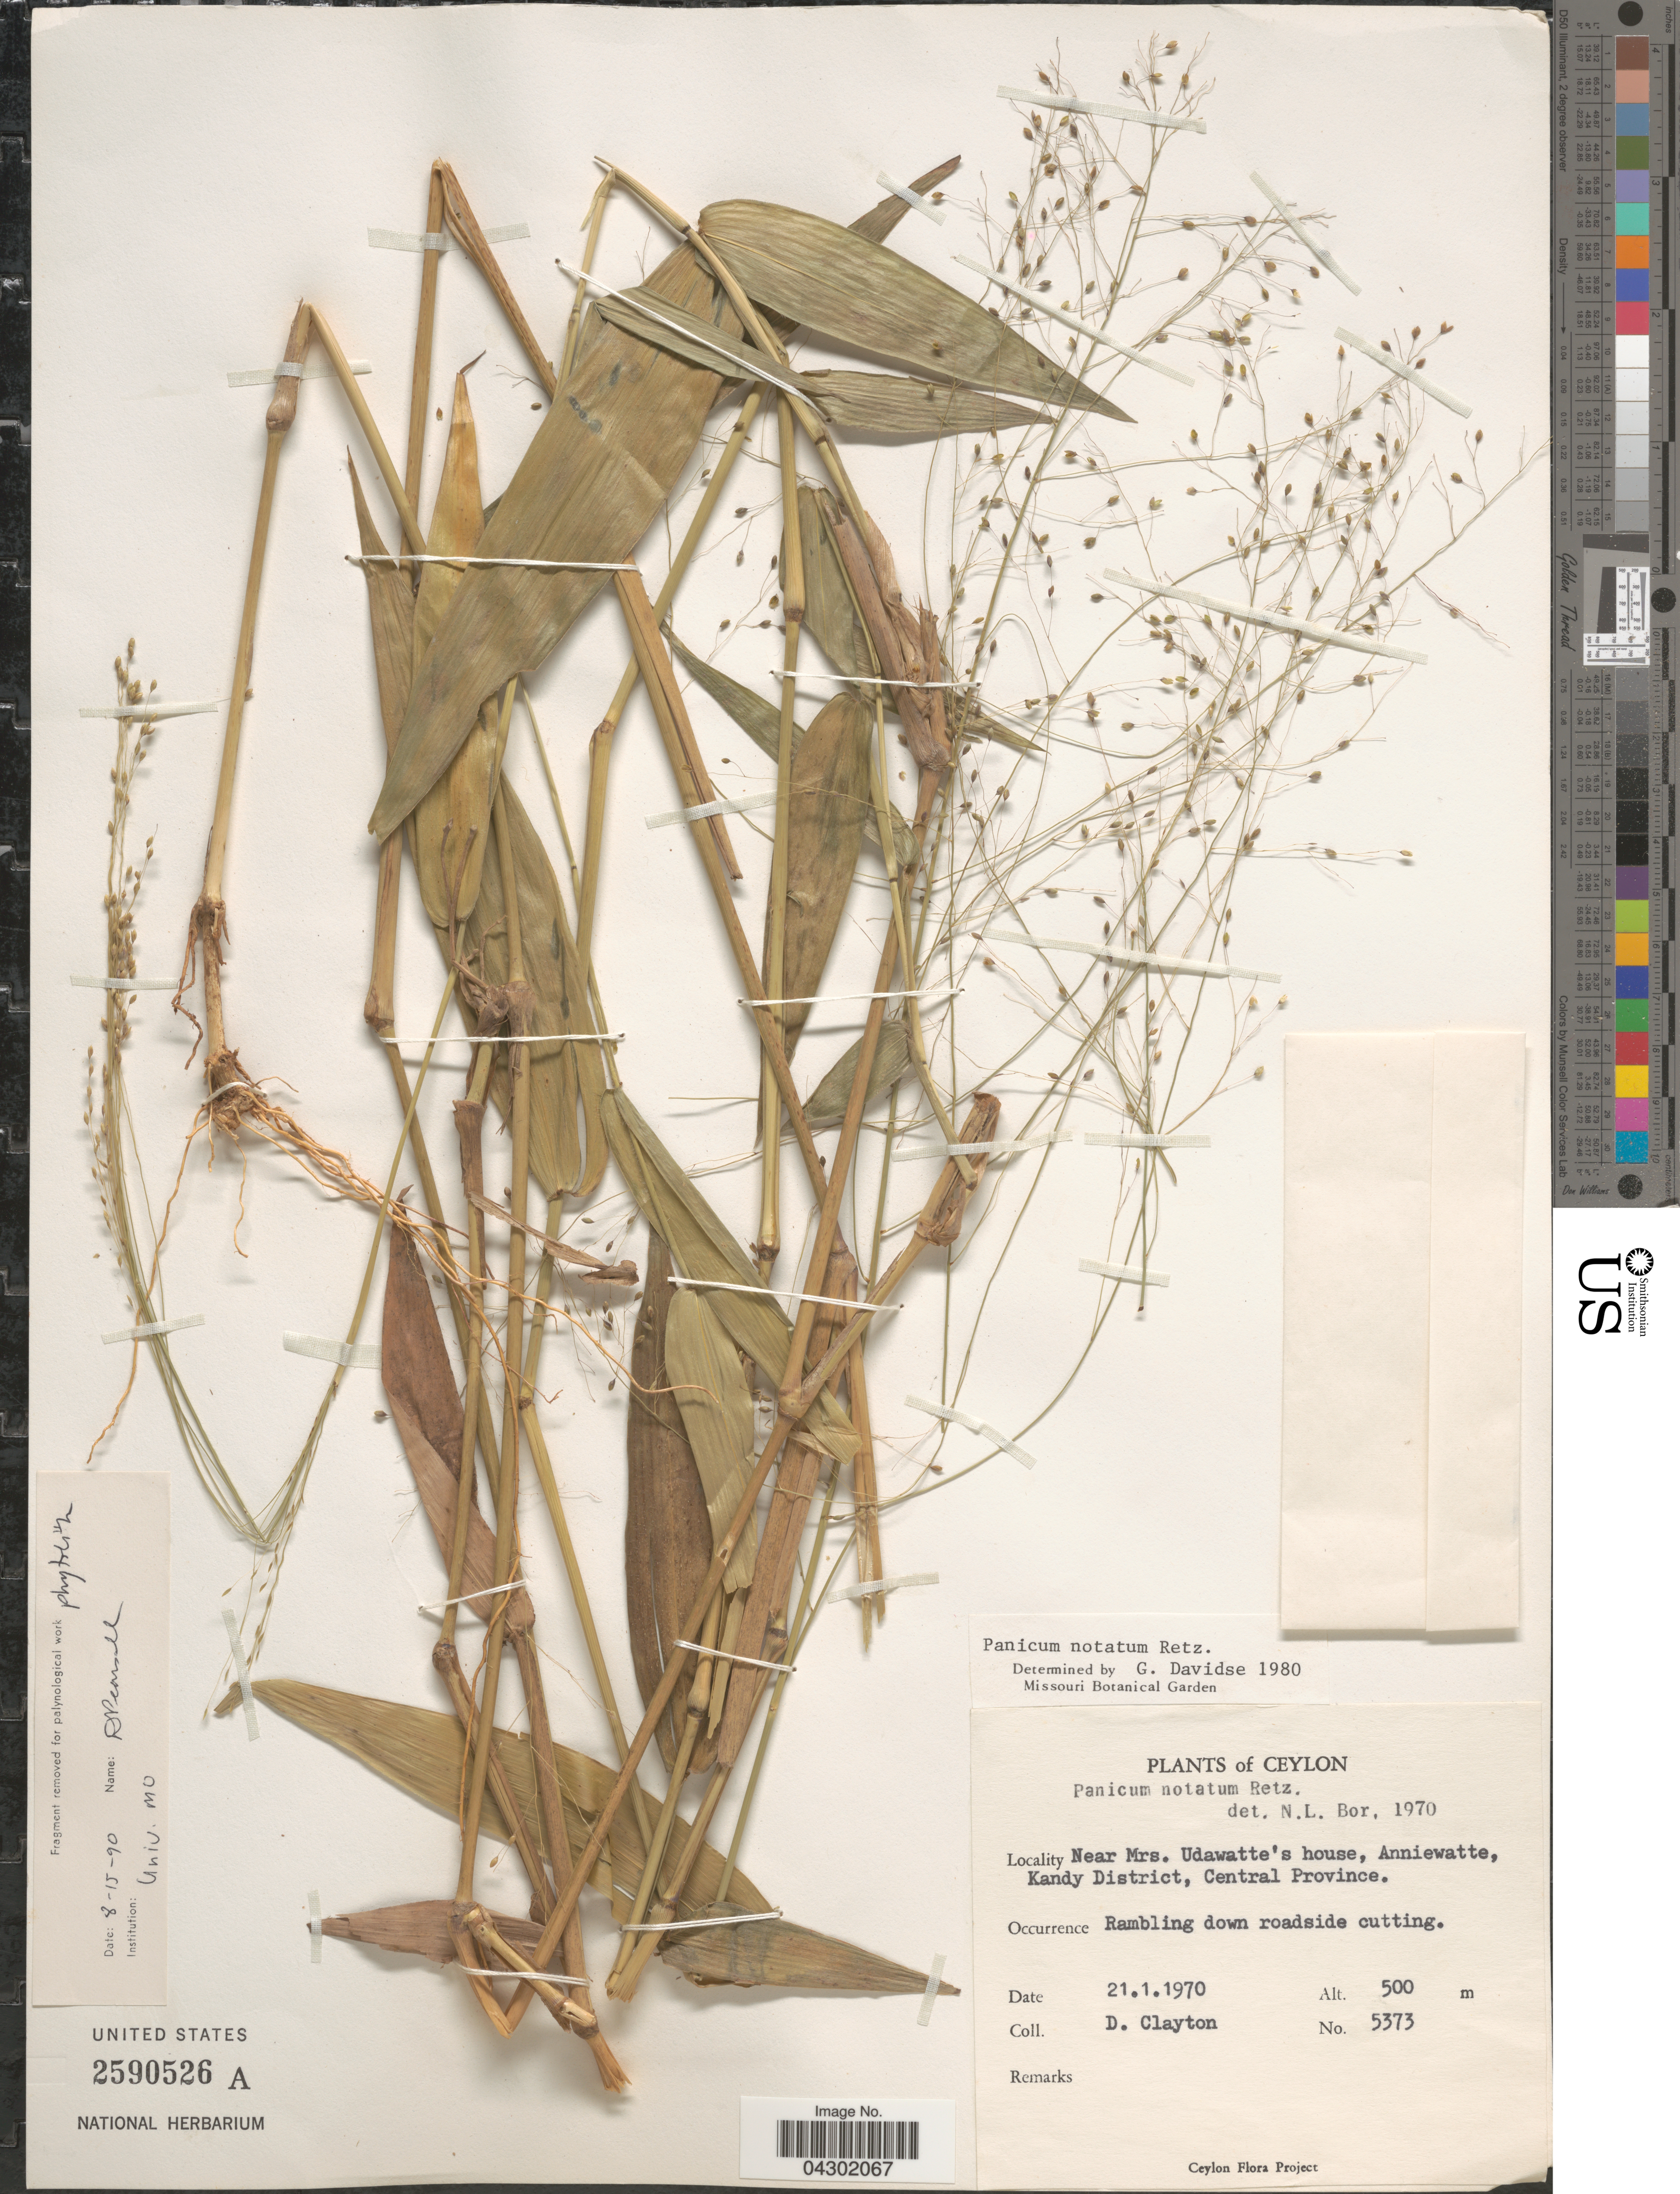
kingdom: Plantae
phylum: Tracheophyta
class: Liliopsida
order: Poales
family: Poaceae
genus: Panicum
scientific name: Panicum notatum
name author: Retz.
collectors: D. Clayton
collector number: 5373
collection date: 1970-01-21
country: Sri Lanka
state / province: Central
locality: Ceylon. Near Mrs. Udawatte's house, Anniewatte, Kandy District.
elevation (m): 500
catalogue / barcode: US 2590526A